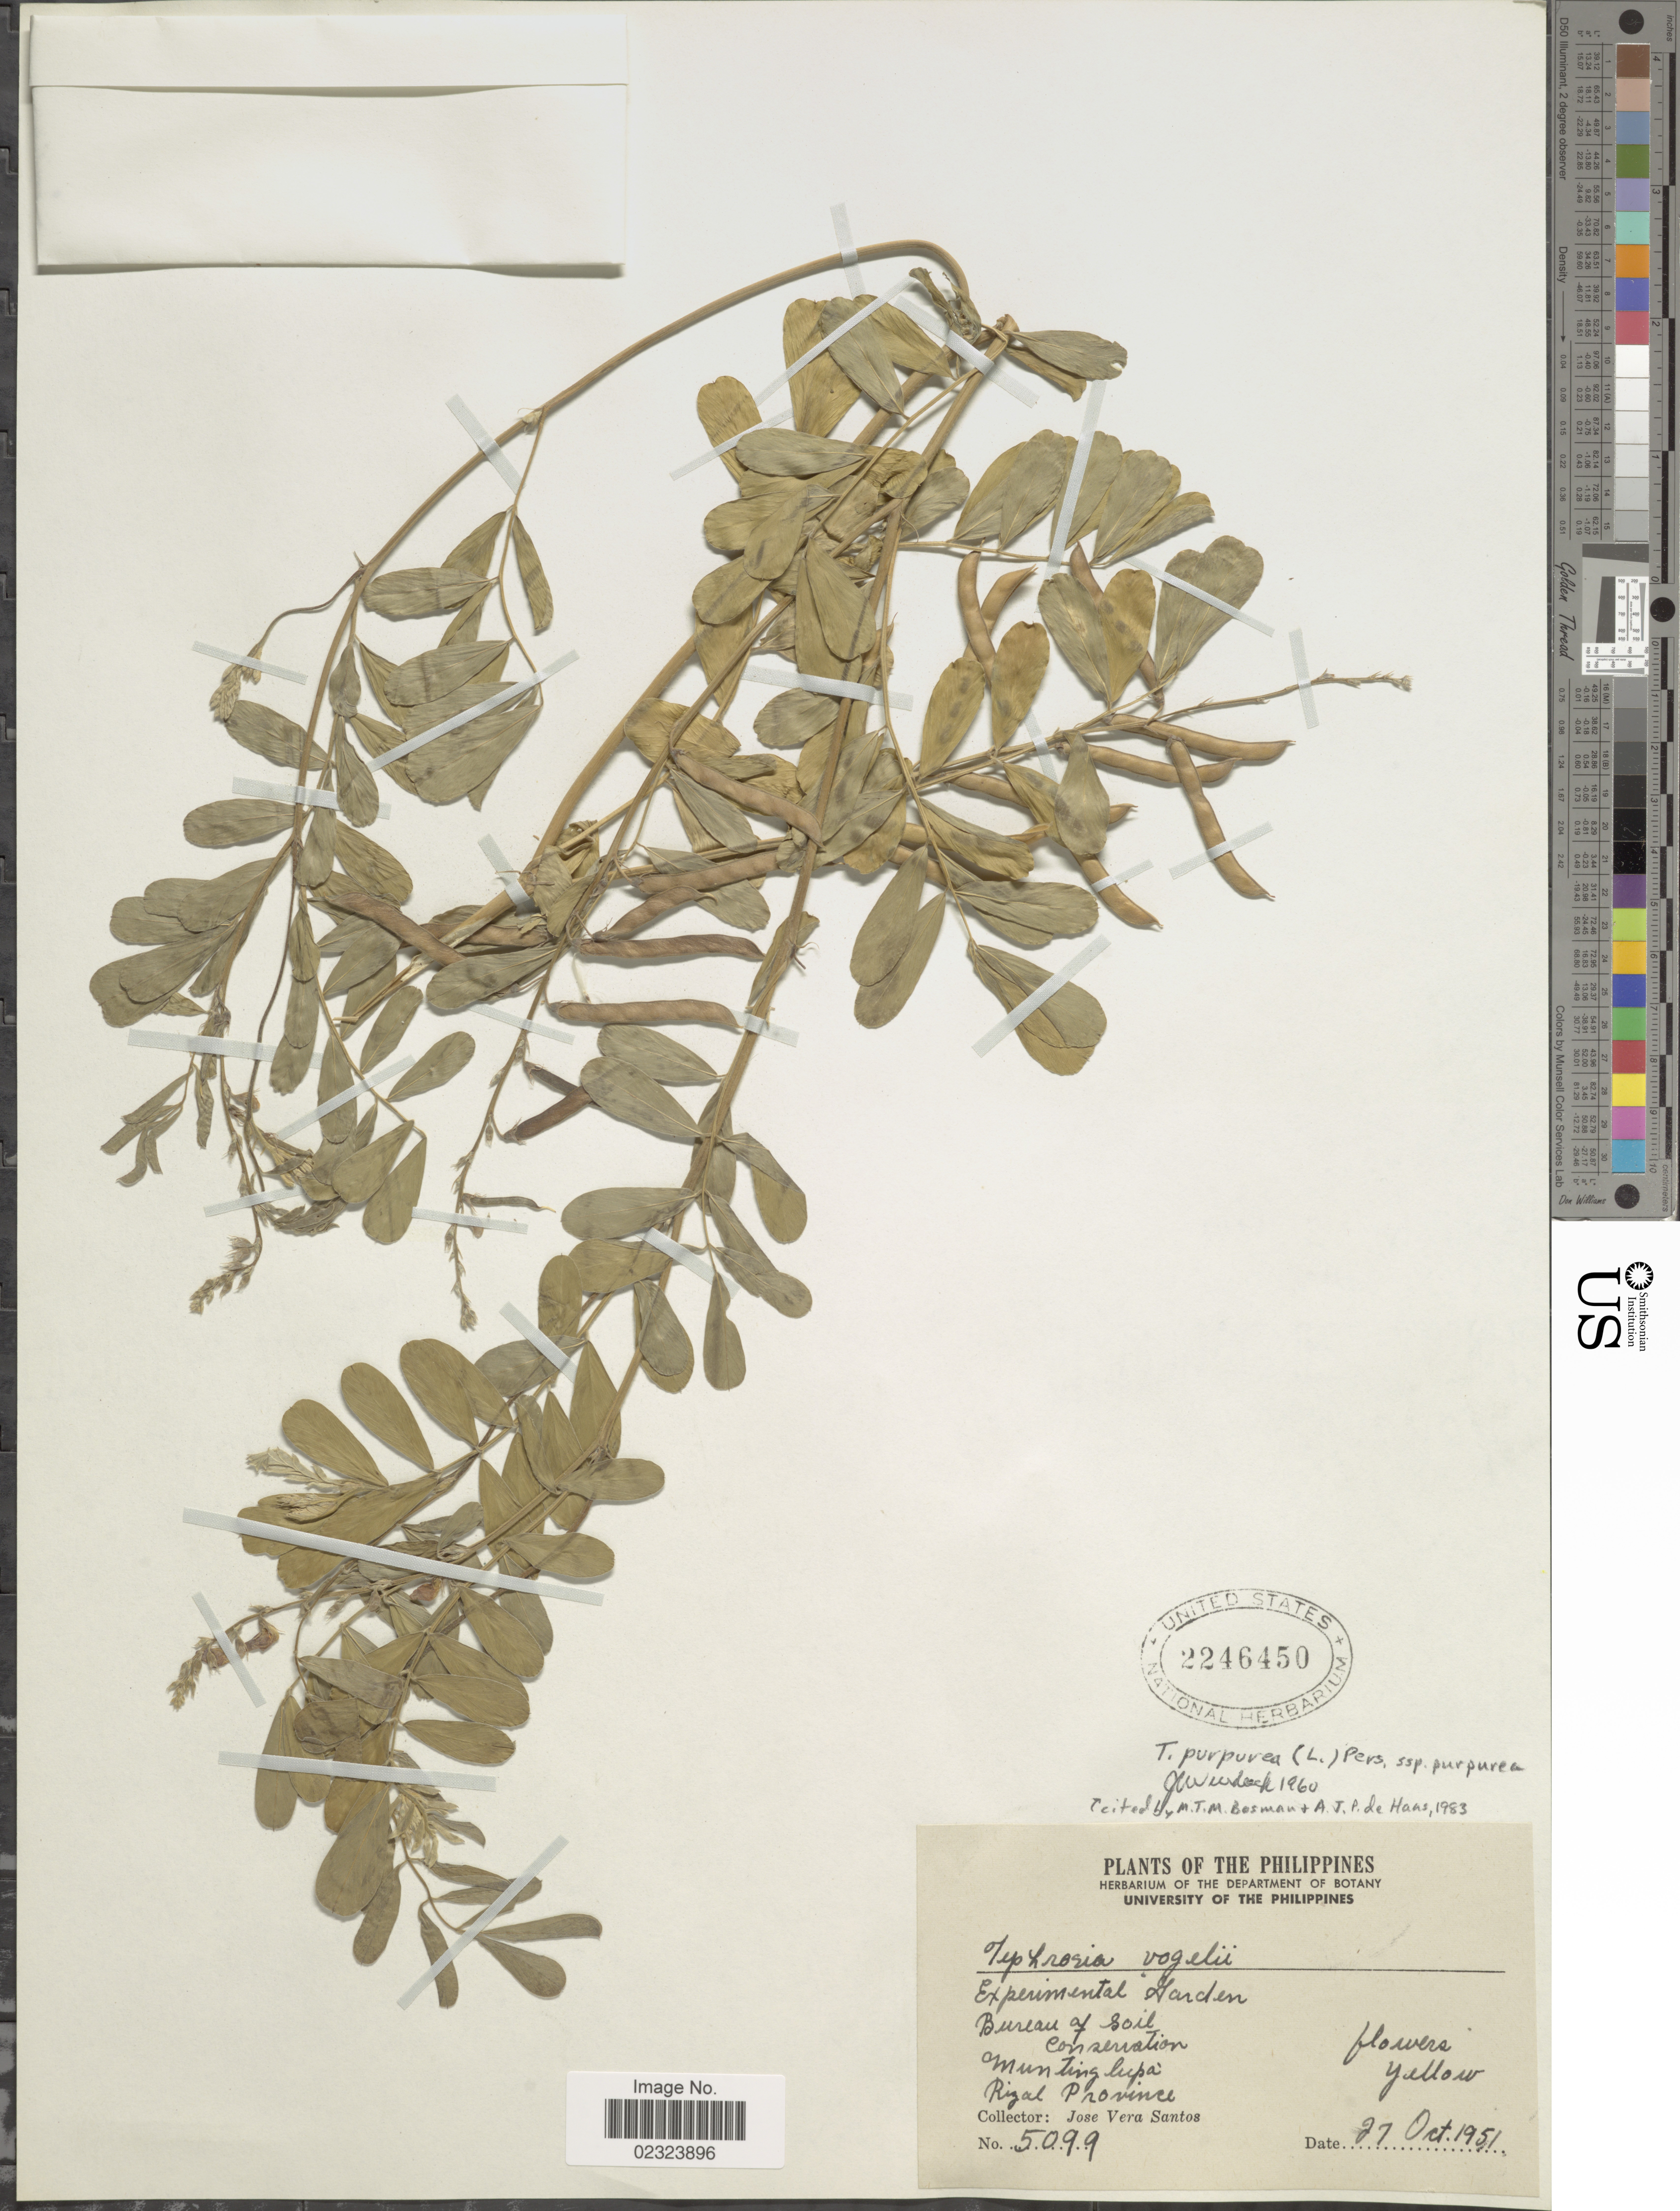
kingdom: Plantae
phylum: Tracheophyta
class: Magnoliopsida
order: Fabales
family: Fabaceae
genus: Tephrosia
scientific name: Tephrosia purpurea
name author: (L.) Pers.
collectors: J. Santos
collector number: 5099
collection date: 1951-10-27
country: Philippines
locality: Experimental Garden. Bureau of soil Conservation. Munting lupa. Rizal Province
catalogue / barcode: US 2246450